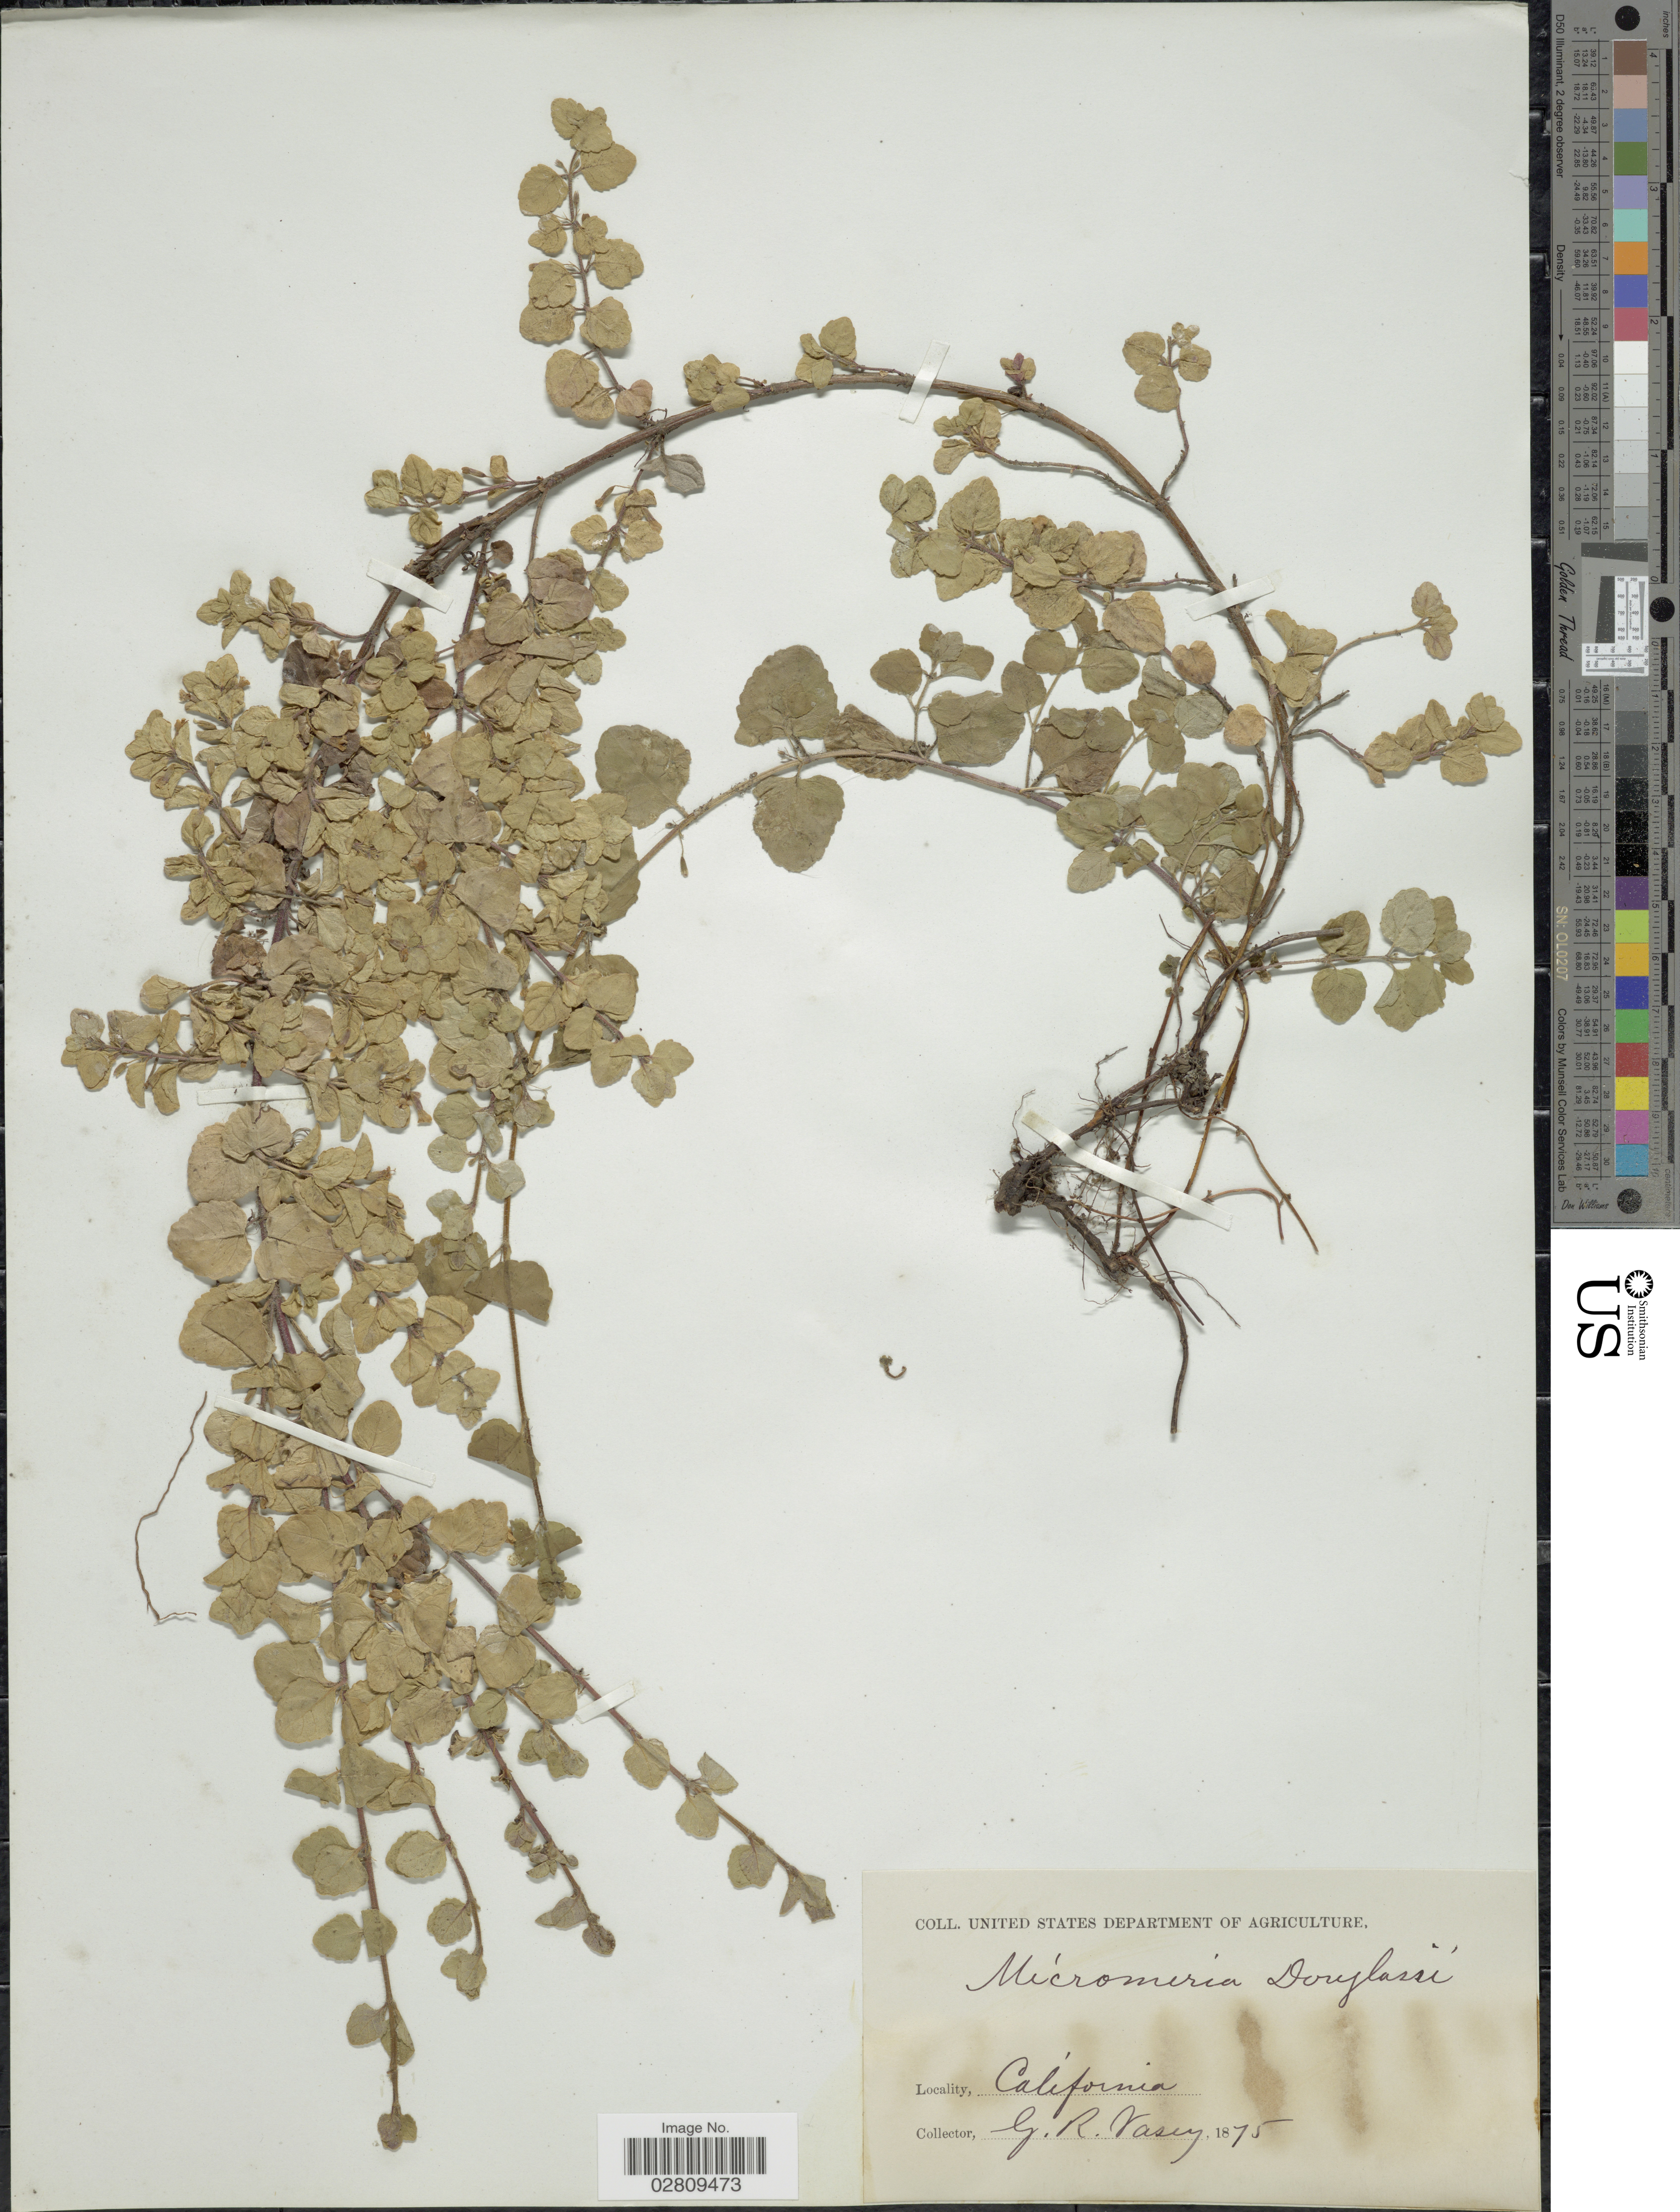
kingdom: Plantae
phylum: Tracheophyta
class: Magnoliopsida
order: Lamiales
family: Lamiaceae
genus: Micromeria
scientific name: Micromeria douglasii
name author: Benth.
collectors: G. R. Vasey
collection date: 1875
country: United States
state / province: California